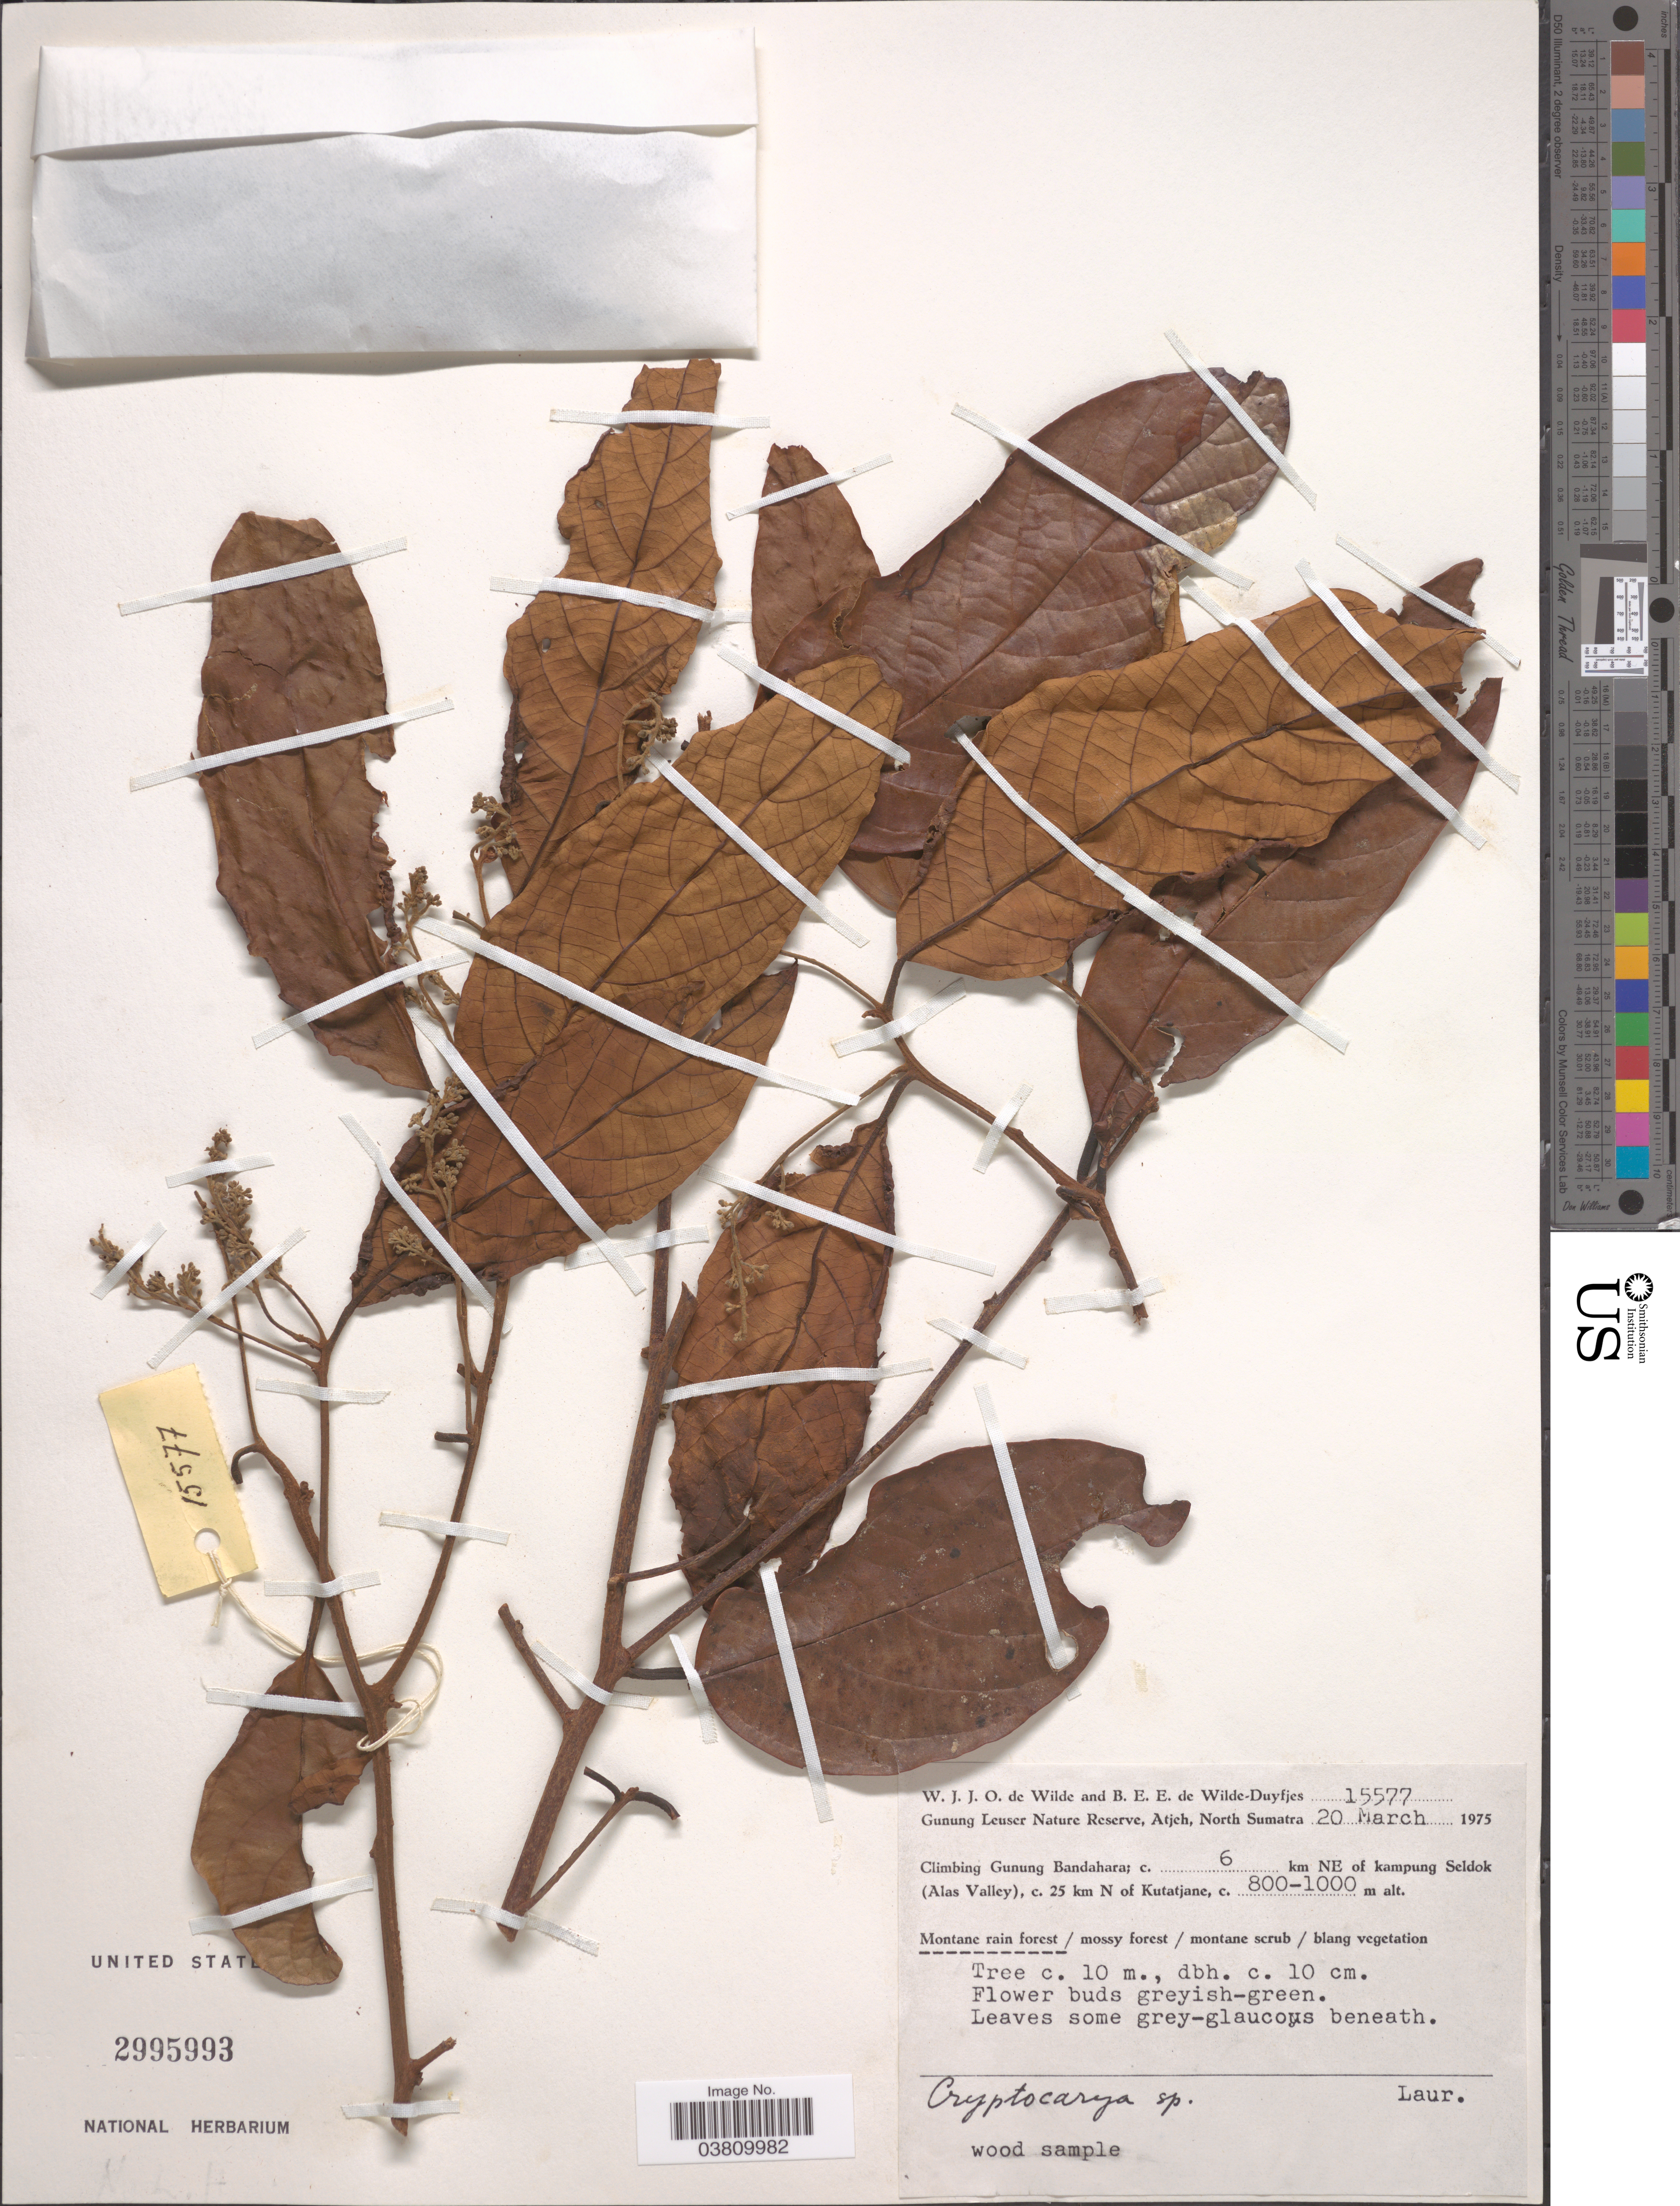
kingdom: Plantae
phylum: Tracheophyta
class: Magnoliopsida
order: Laurales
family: Lauraceae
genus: Cryptocarya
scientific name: Cryptocarya sp.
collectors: W. J. de Wilde & B. E. de Wilde-Duyfjes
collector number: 15577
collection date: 1975-03-20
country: Indonesia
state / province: Sumatra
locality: Gunung Leuser Nature Reserve, Atjeh, North Sumatra. Climbing Gunung Bandahara; c. 6 km NE of kampung Seldok (Alas Valley), c. 25 km N of Kutatjane.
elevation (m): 800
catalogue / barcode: US 2995993